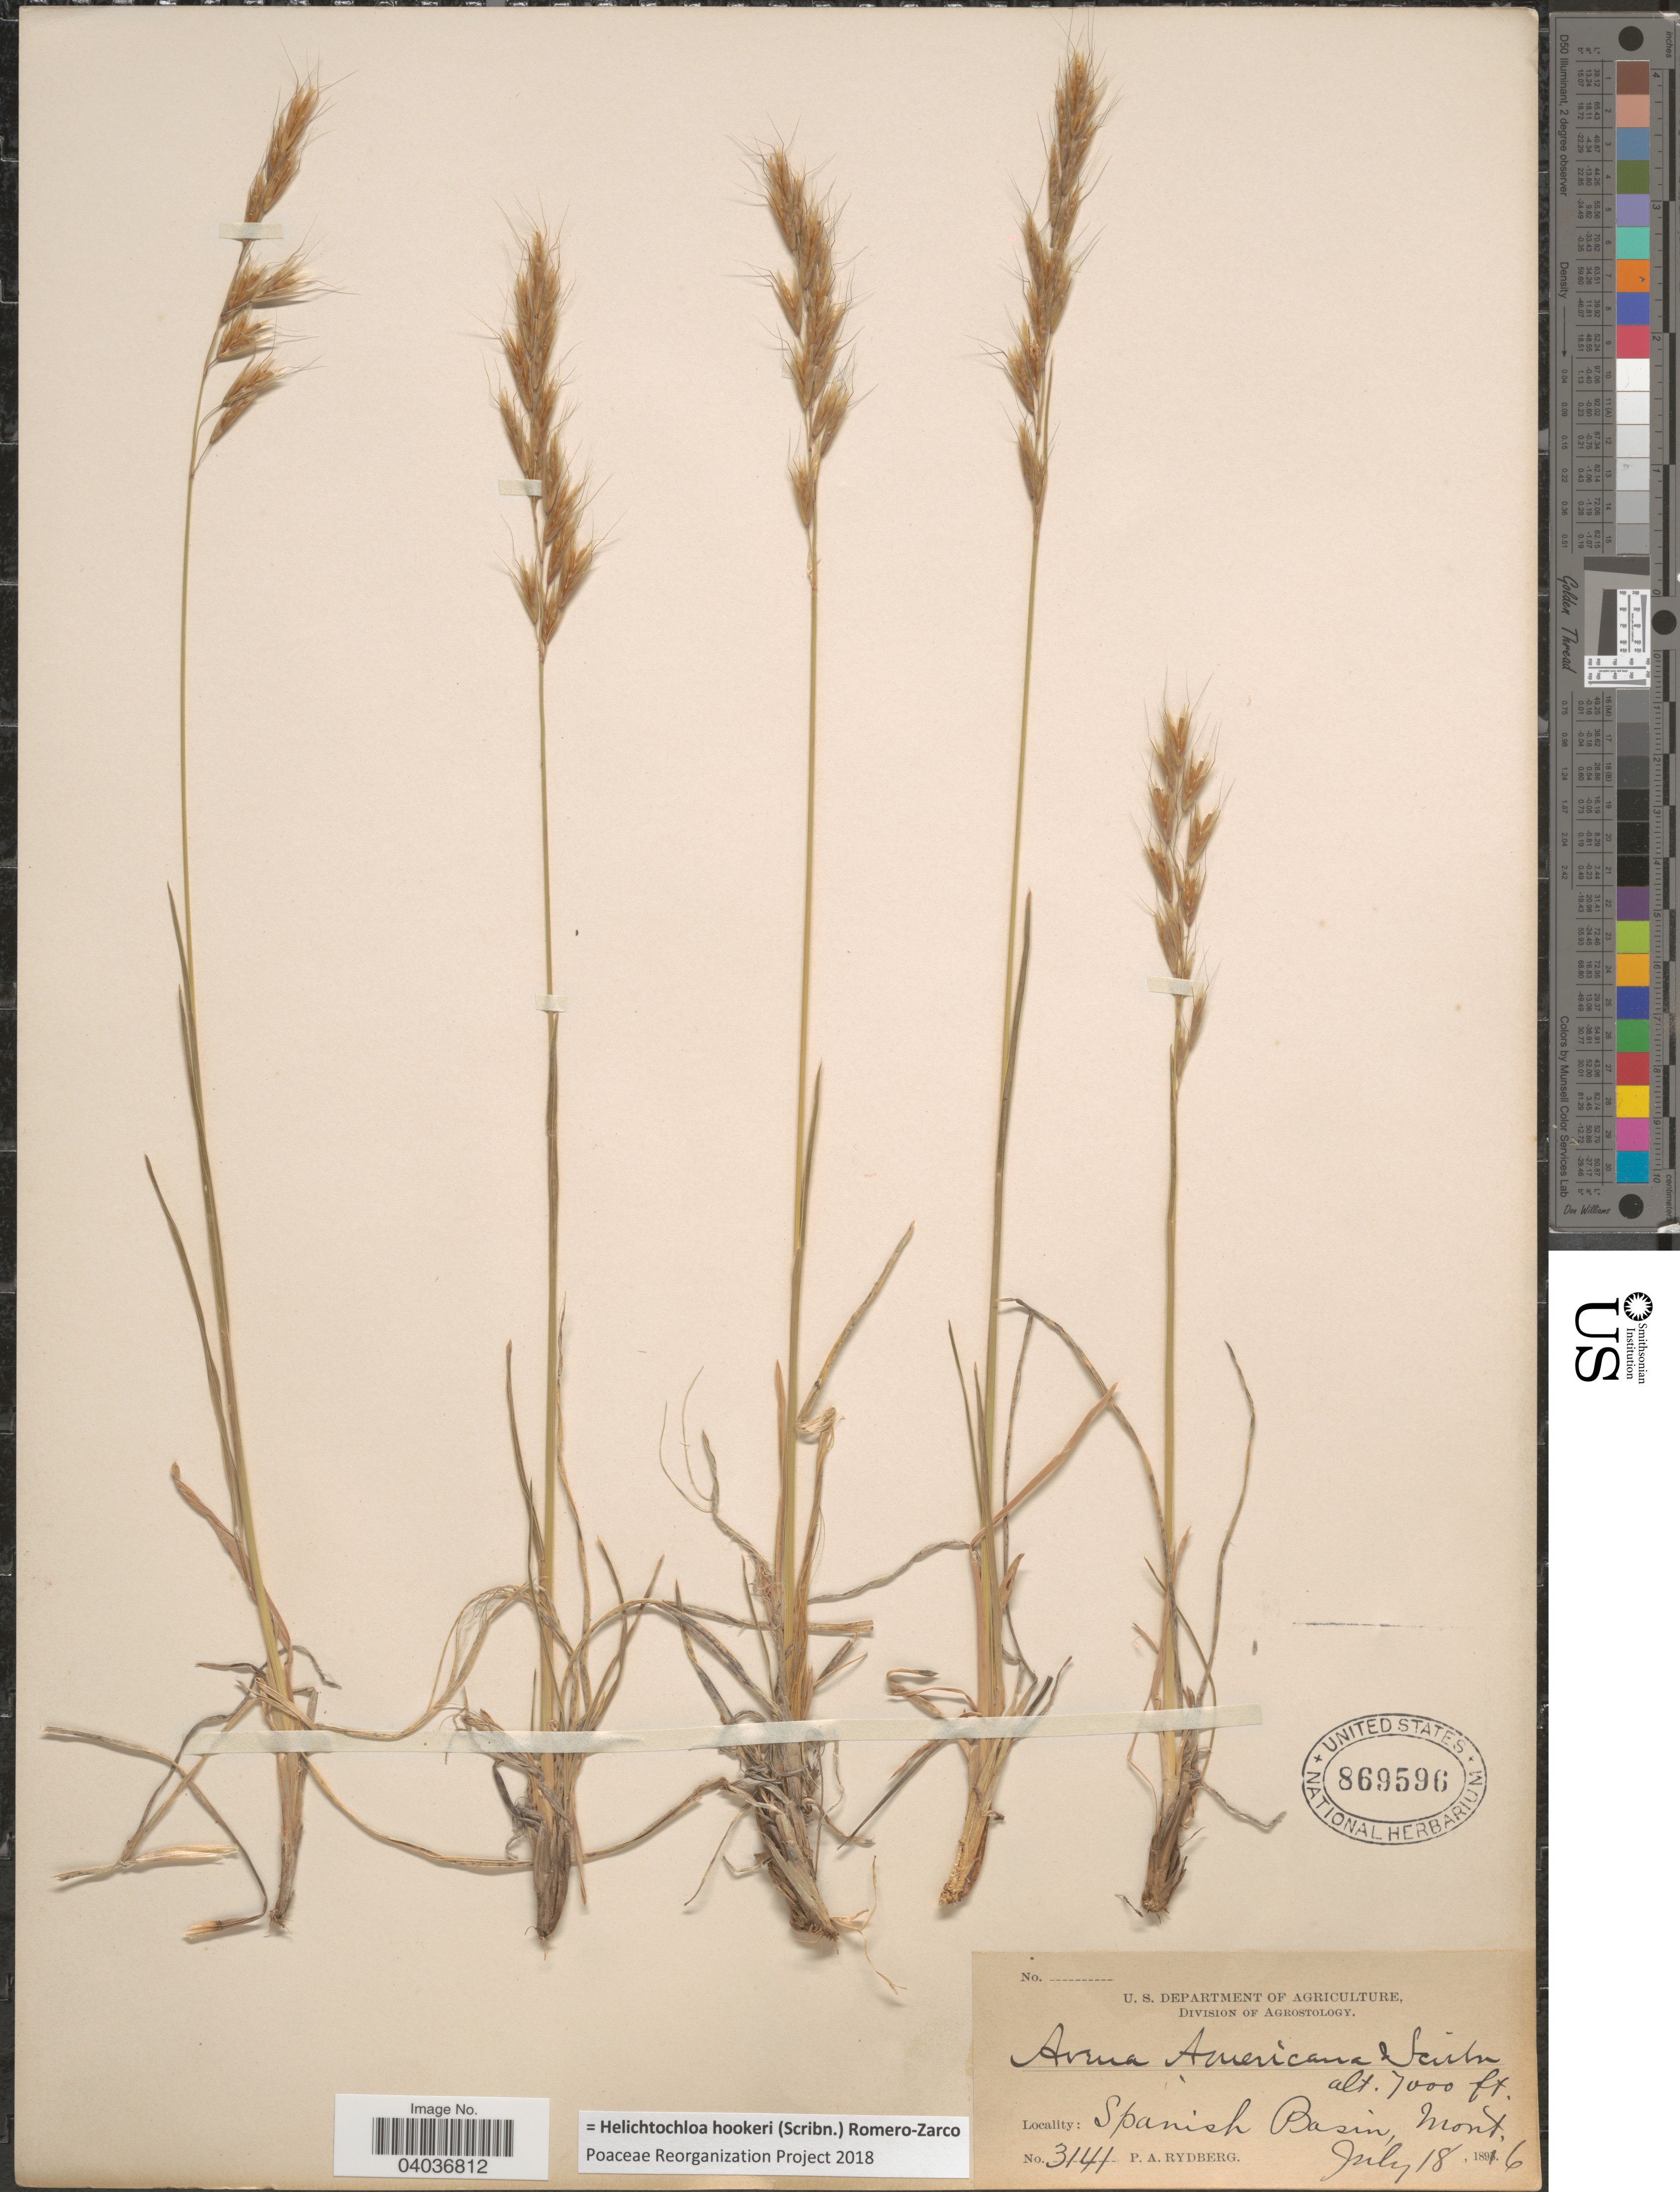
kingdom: Plantae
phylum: Tracheophyta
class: Liliopsida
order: Poales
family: Poaceae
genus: Helictochloa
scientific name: Helictochloa hookeri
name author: (Scribn.) Romero Zarco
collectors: P. A. Rydberg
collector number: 3141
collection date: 1896-07-18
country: United States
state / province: Montana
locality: Spanish Basin.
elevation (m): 2134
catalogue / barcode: US 869596